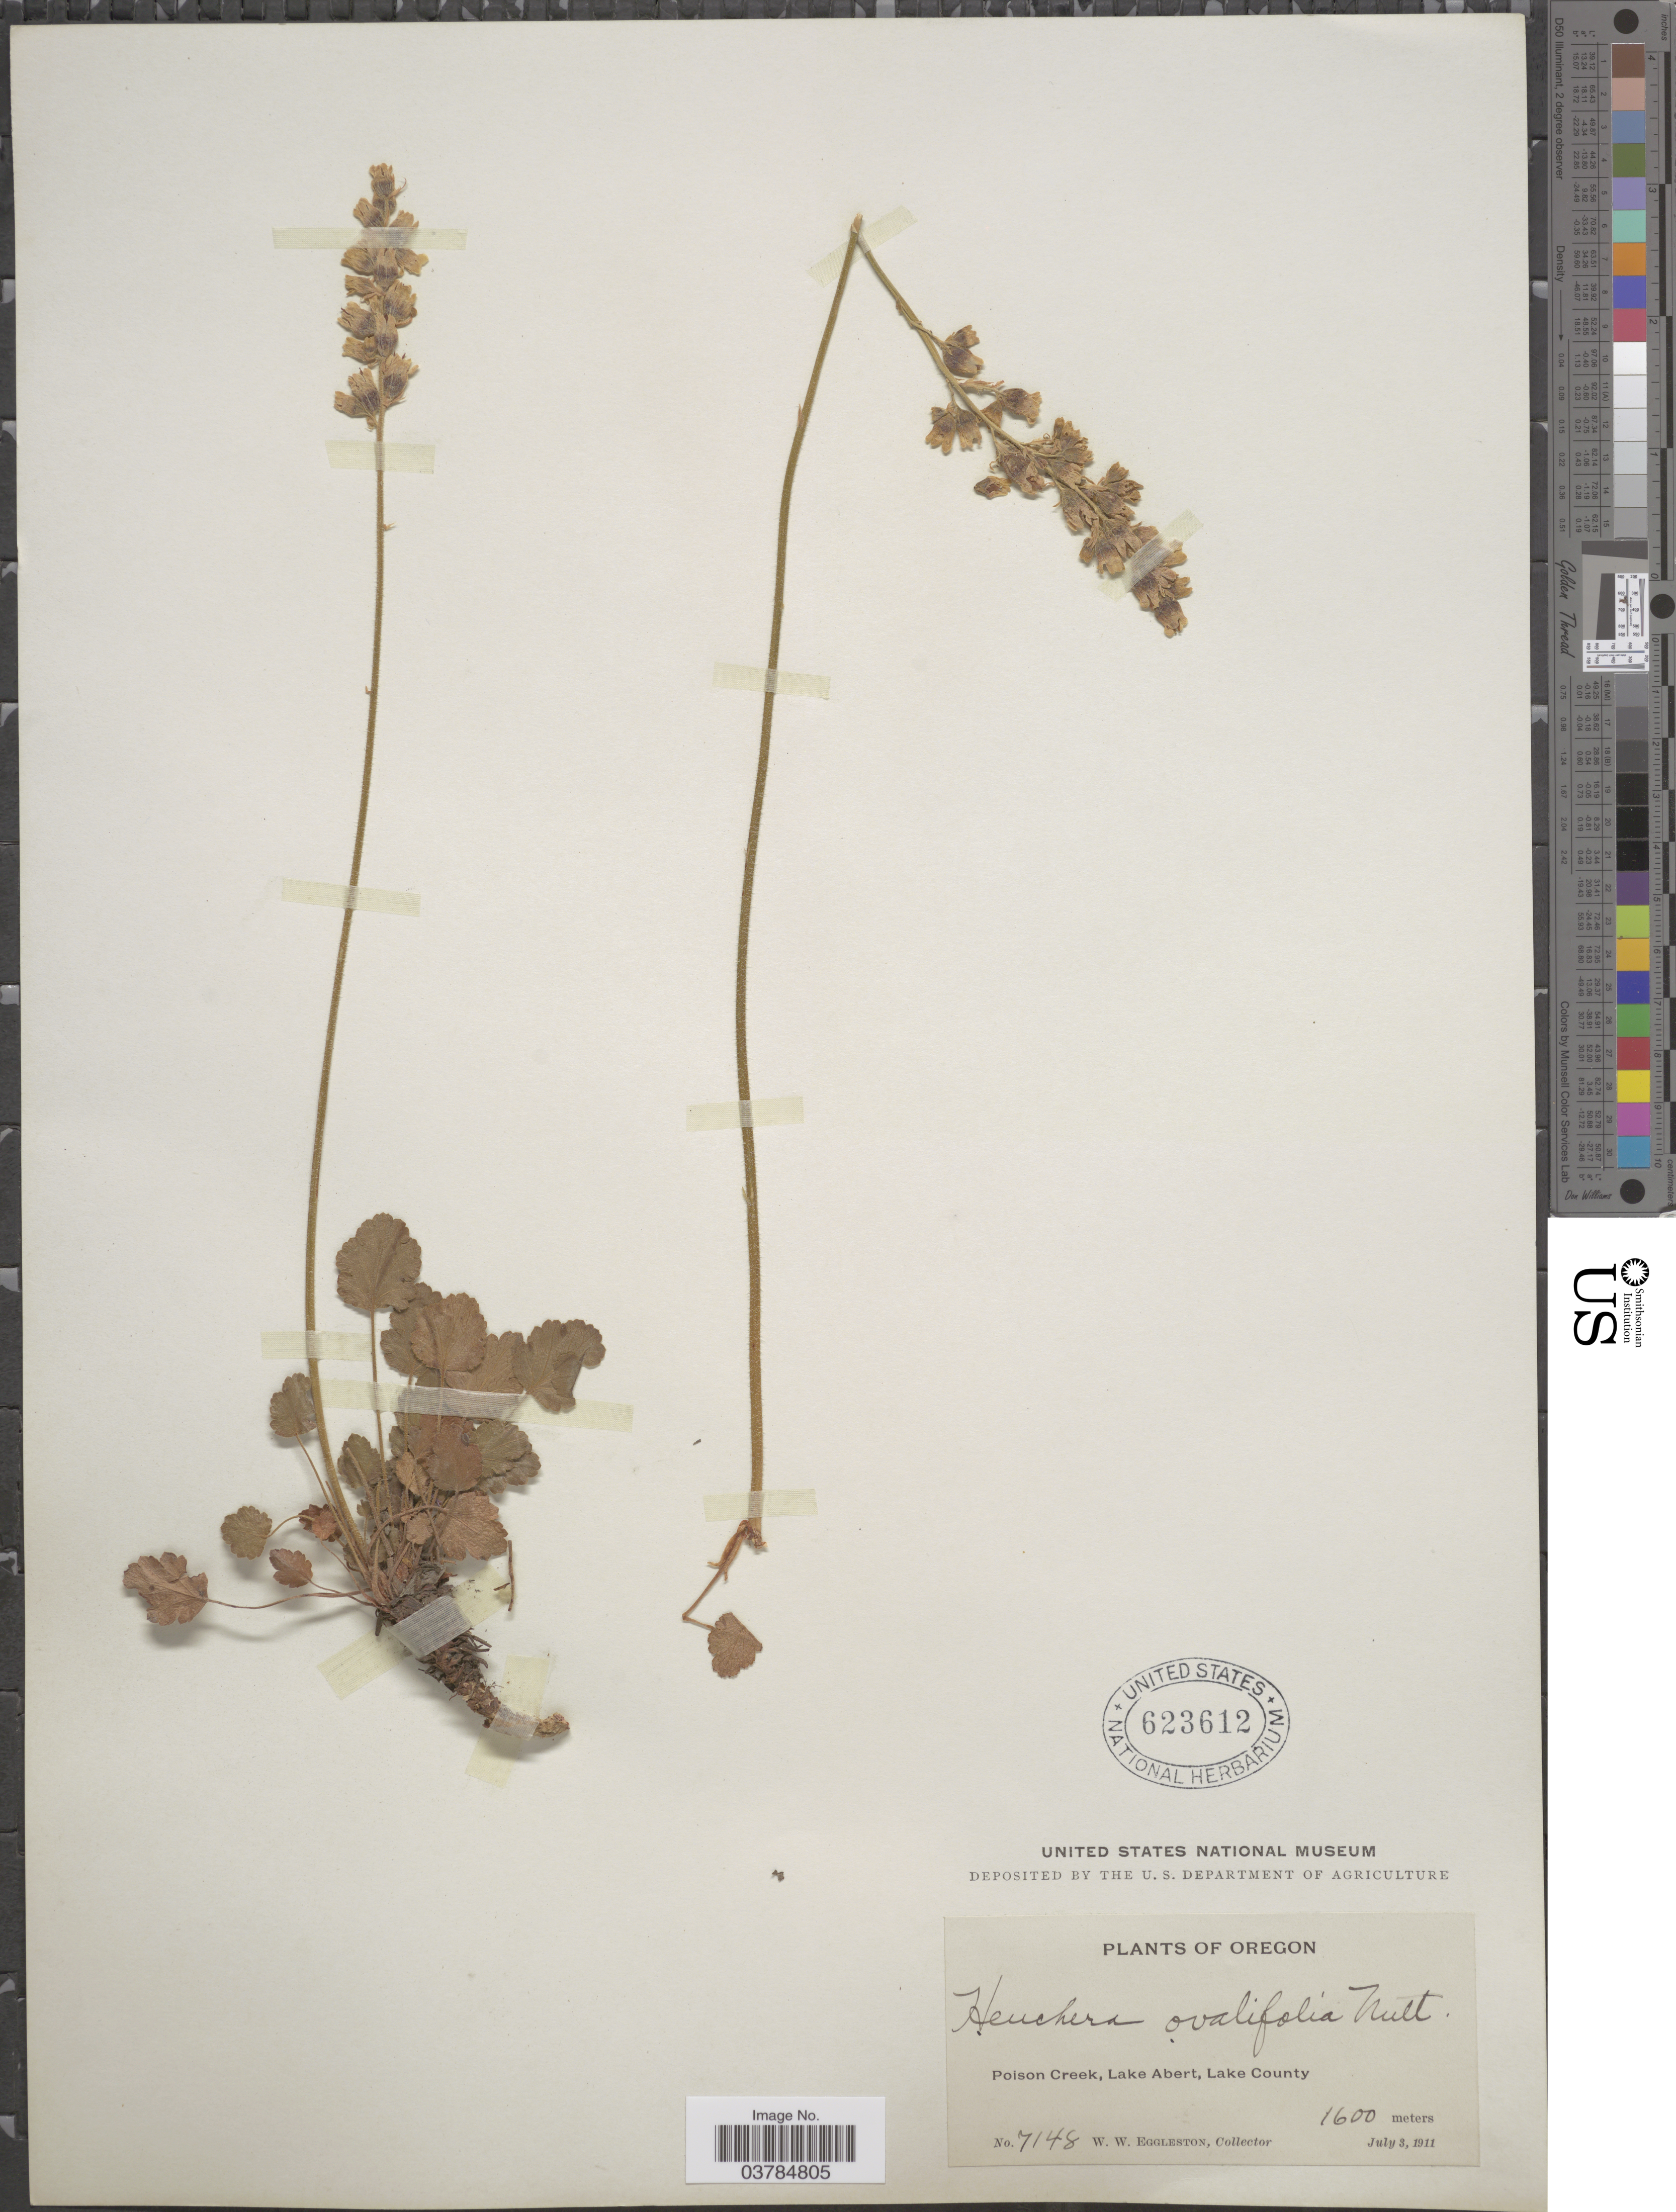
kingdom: Plantae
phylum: Tracheophyta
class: Magnoliopsida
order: Saxifragales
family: Saxifragaceae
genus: Heuchera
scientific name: Heuchera ovalifolia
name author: Torr. & A. Gray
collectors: W. W. Eggleston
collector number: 7148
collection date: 1911-07-03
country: United States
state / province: Oregon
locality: Poison Creek, Lake Abert, Lake County.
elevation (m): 1600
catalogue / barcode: US 623612